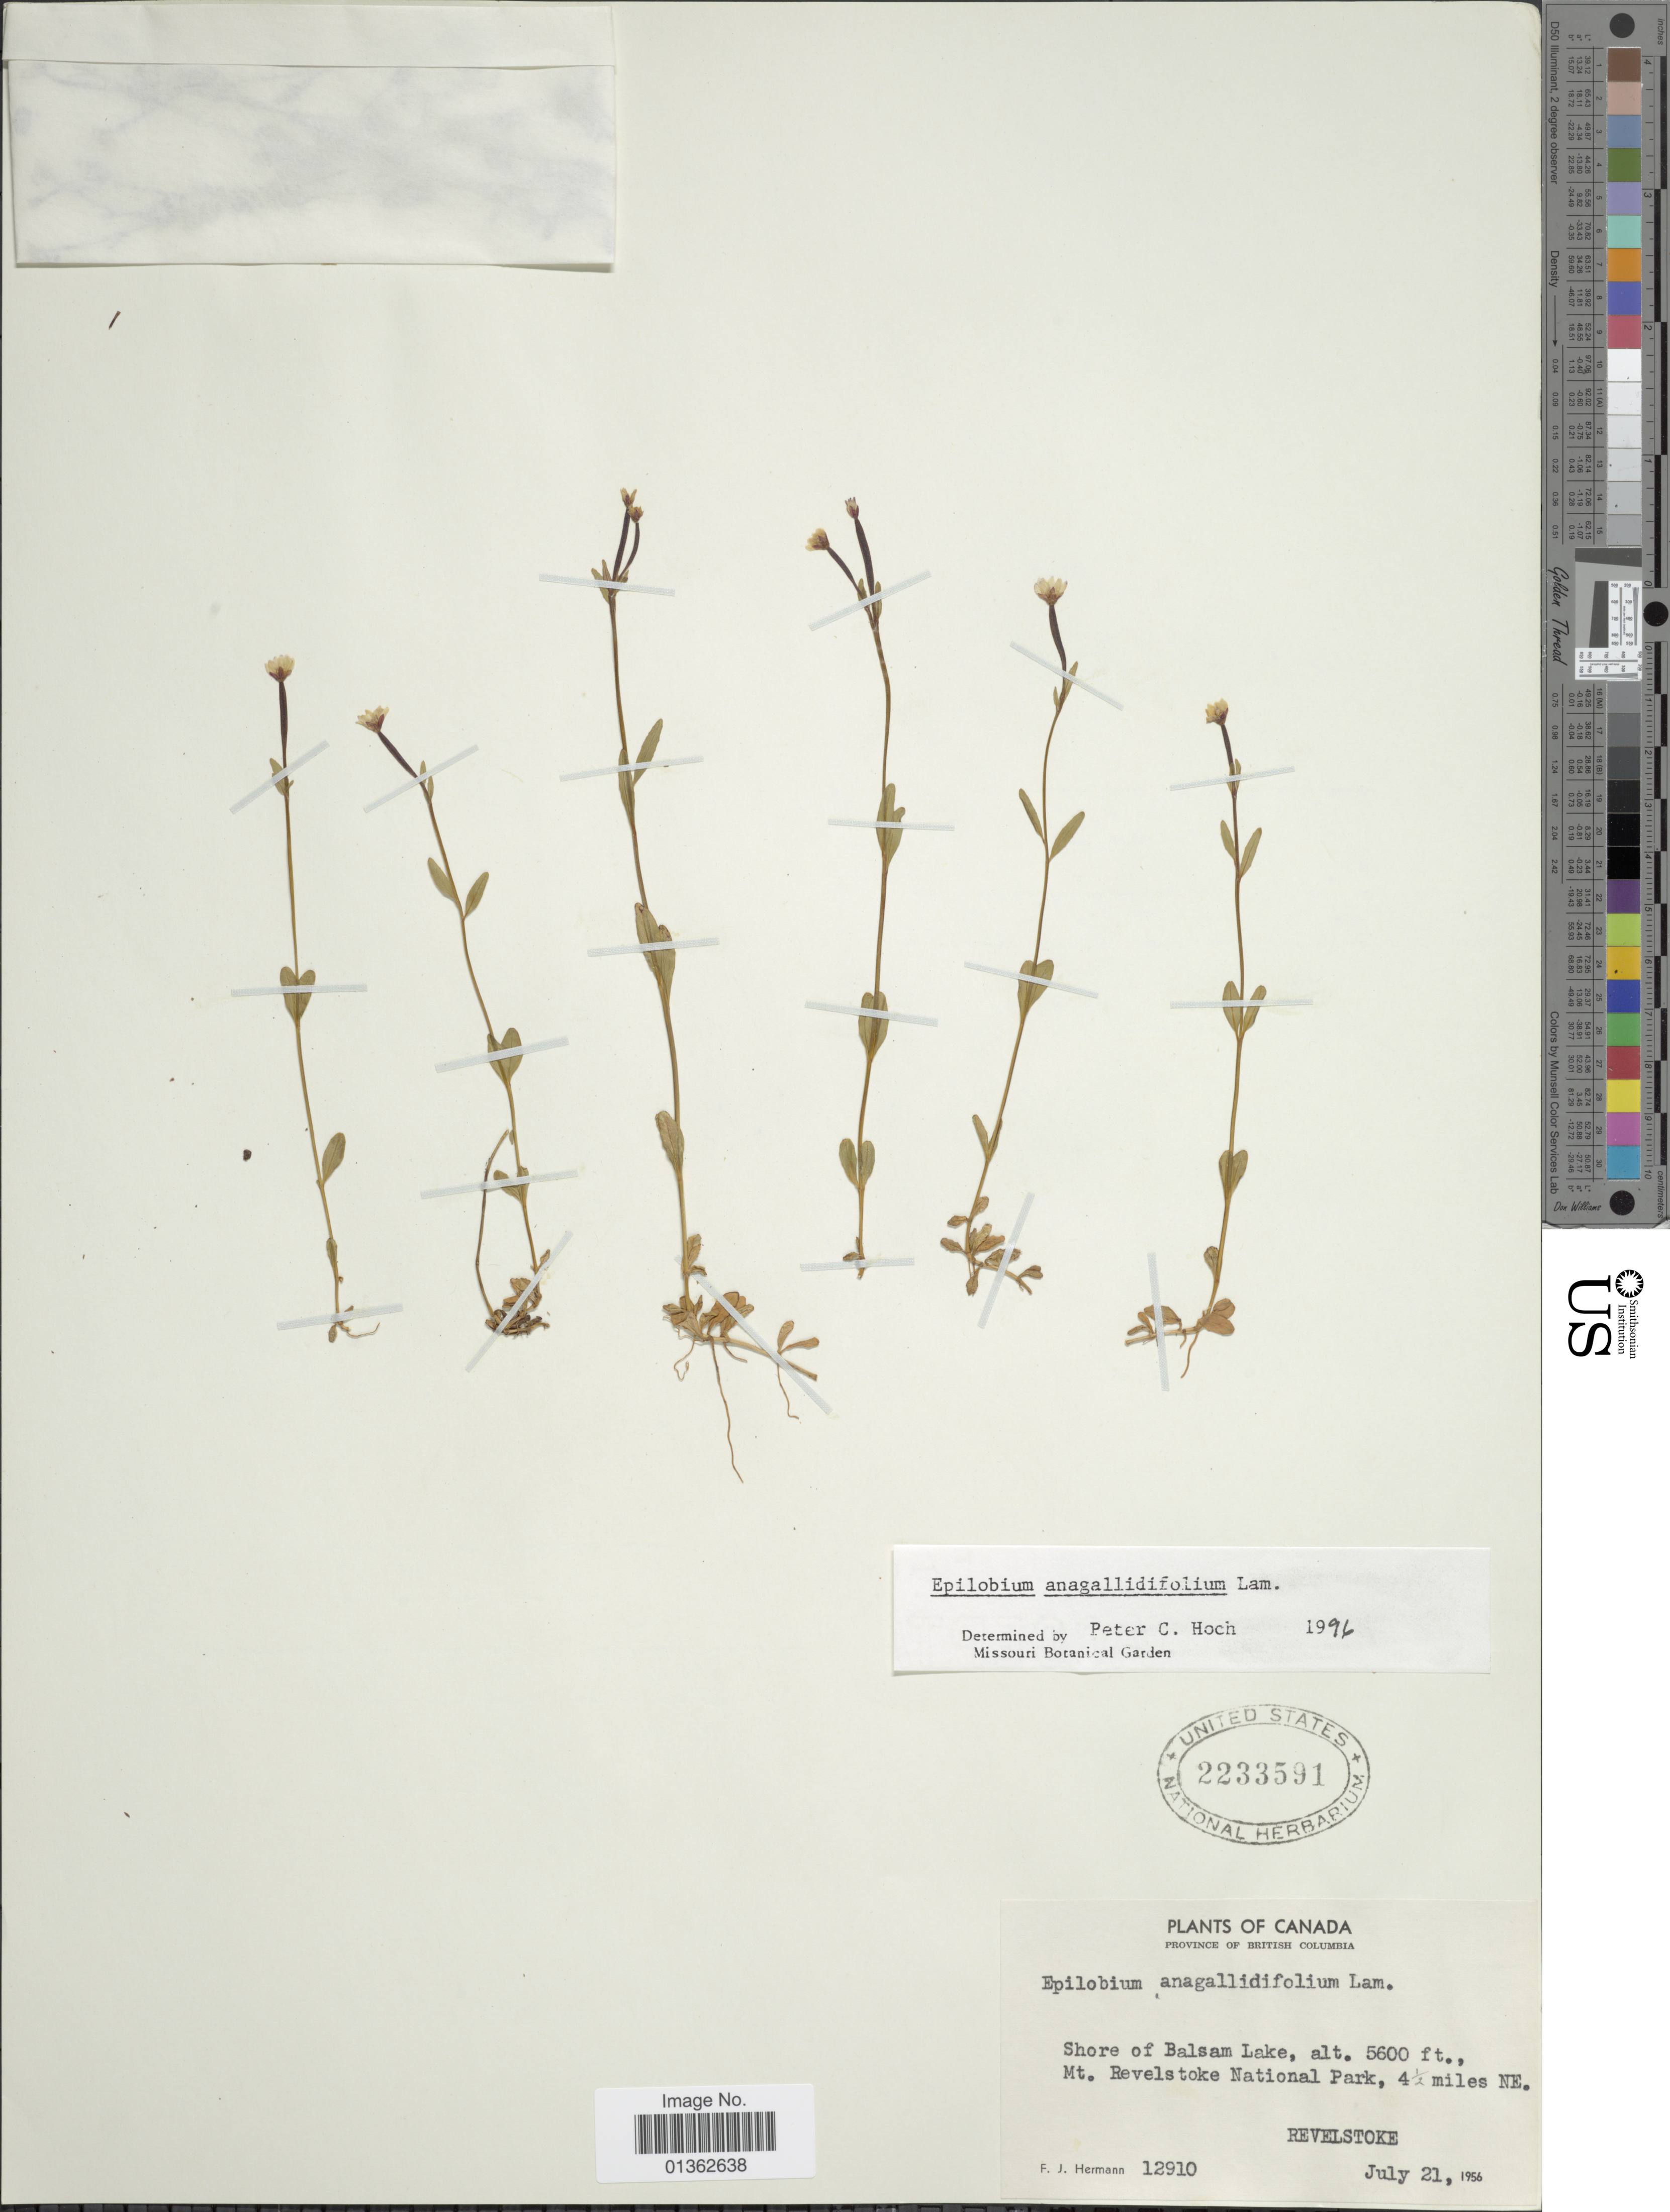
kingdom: Plantae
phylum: Tracheophyta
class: Magnoliopsida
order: Myrtales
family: Onagraceae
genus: Epilobium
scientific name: Epilobium anagallidifolium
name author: Lam.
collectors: F. J. Hermann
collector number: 12910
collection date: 1956-07-21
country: Canada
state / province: British Columbia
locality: Shore of Balsam Lake. Mt. Revelstoke National Park, 4½ miles NE.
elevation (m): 1707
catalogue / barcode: US 2233591